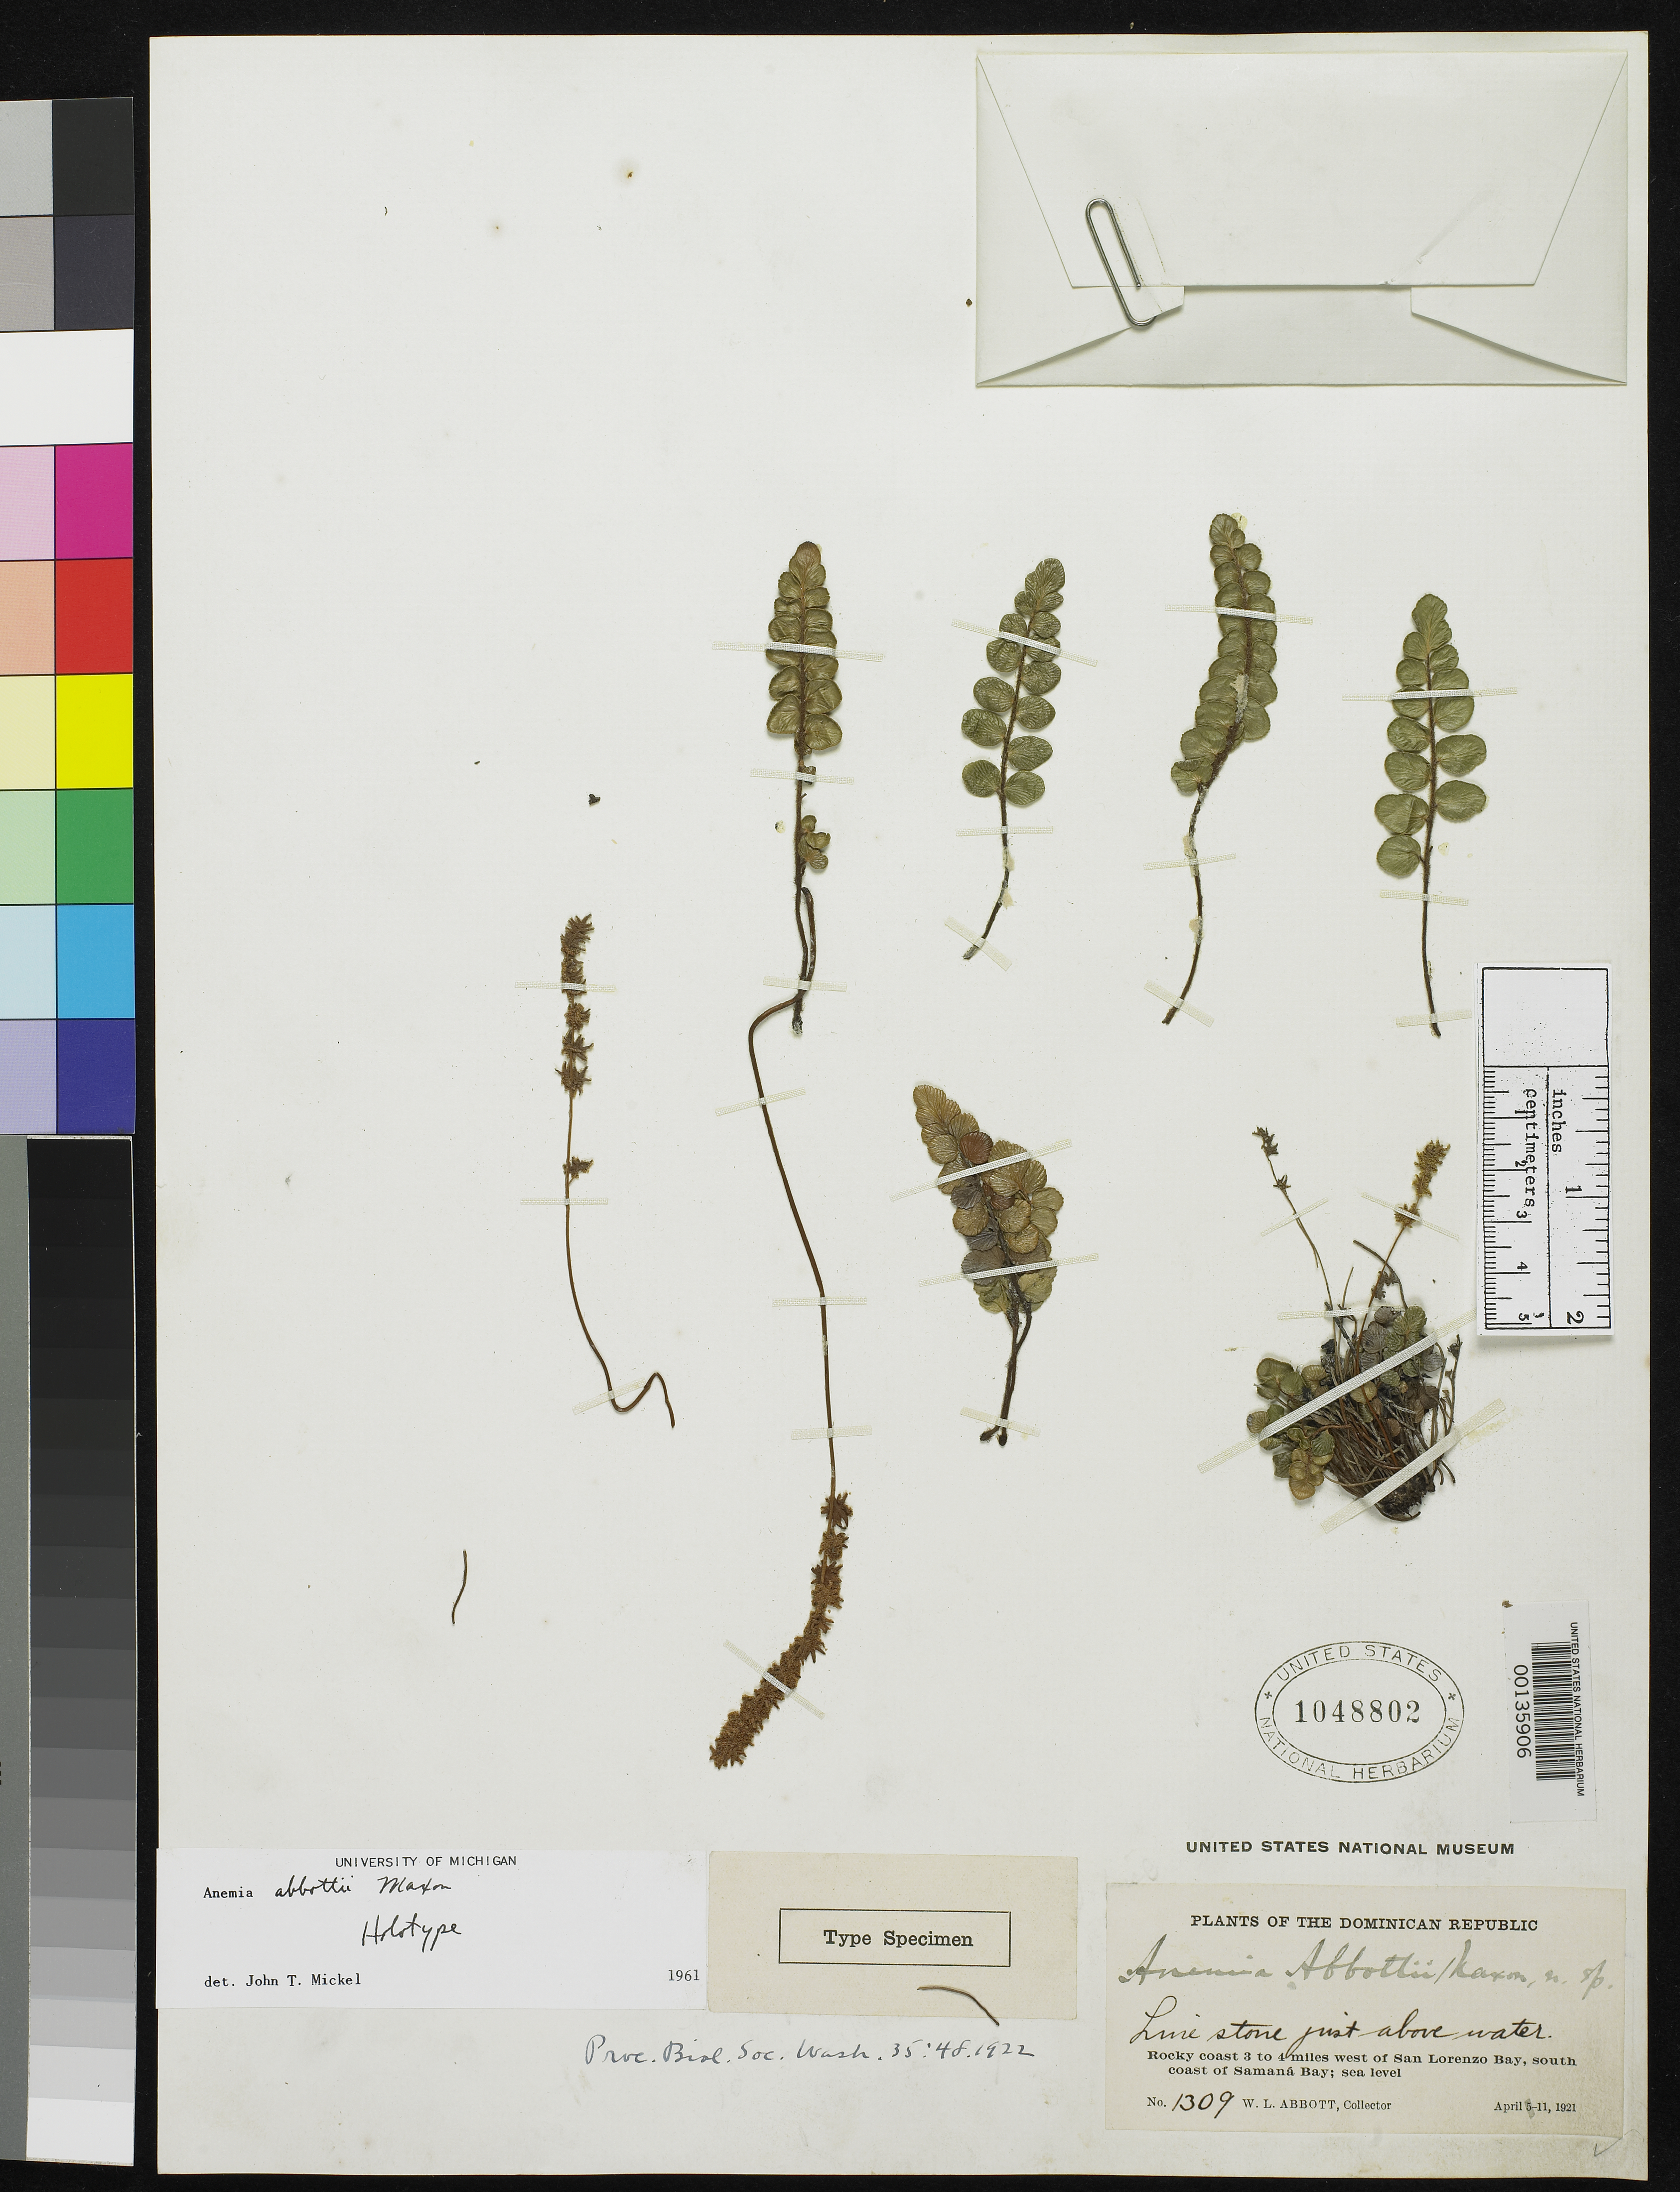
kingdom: Plantae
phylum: Tracheophyta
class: Polypodiopsida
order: Schizaeales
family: Anemiaceae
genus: Anemia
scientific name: Anemia abbottii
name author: Maxon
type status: Holotype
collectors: W. L. Abbott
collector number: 1309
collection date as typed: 05 Apr 1921 to 11 Apr 1921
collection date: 1921-04-05/1921-04-11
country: Dominican Republic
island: Hispaniola Island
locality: Rocky coast 3-4 mi W of San Lorenzo Bay, S coast of Samana Bay.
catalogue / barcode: US 1048802